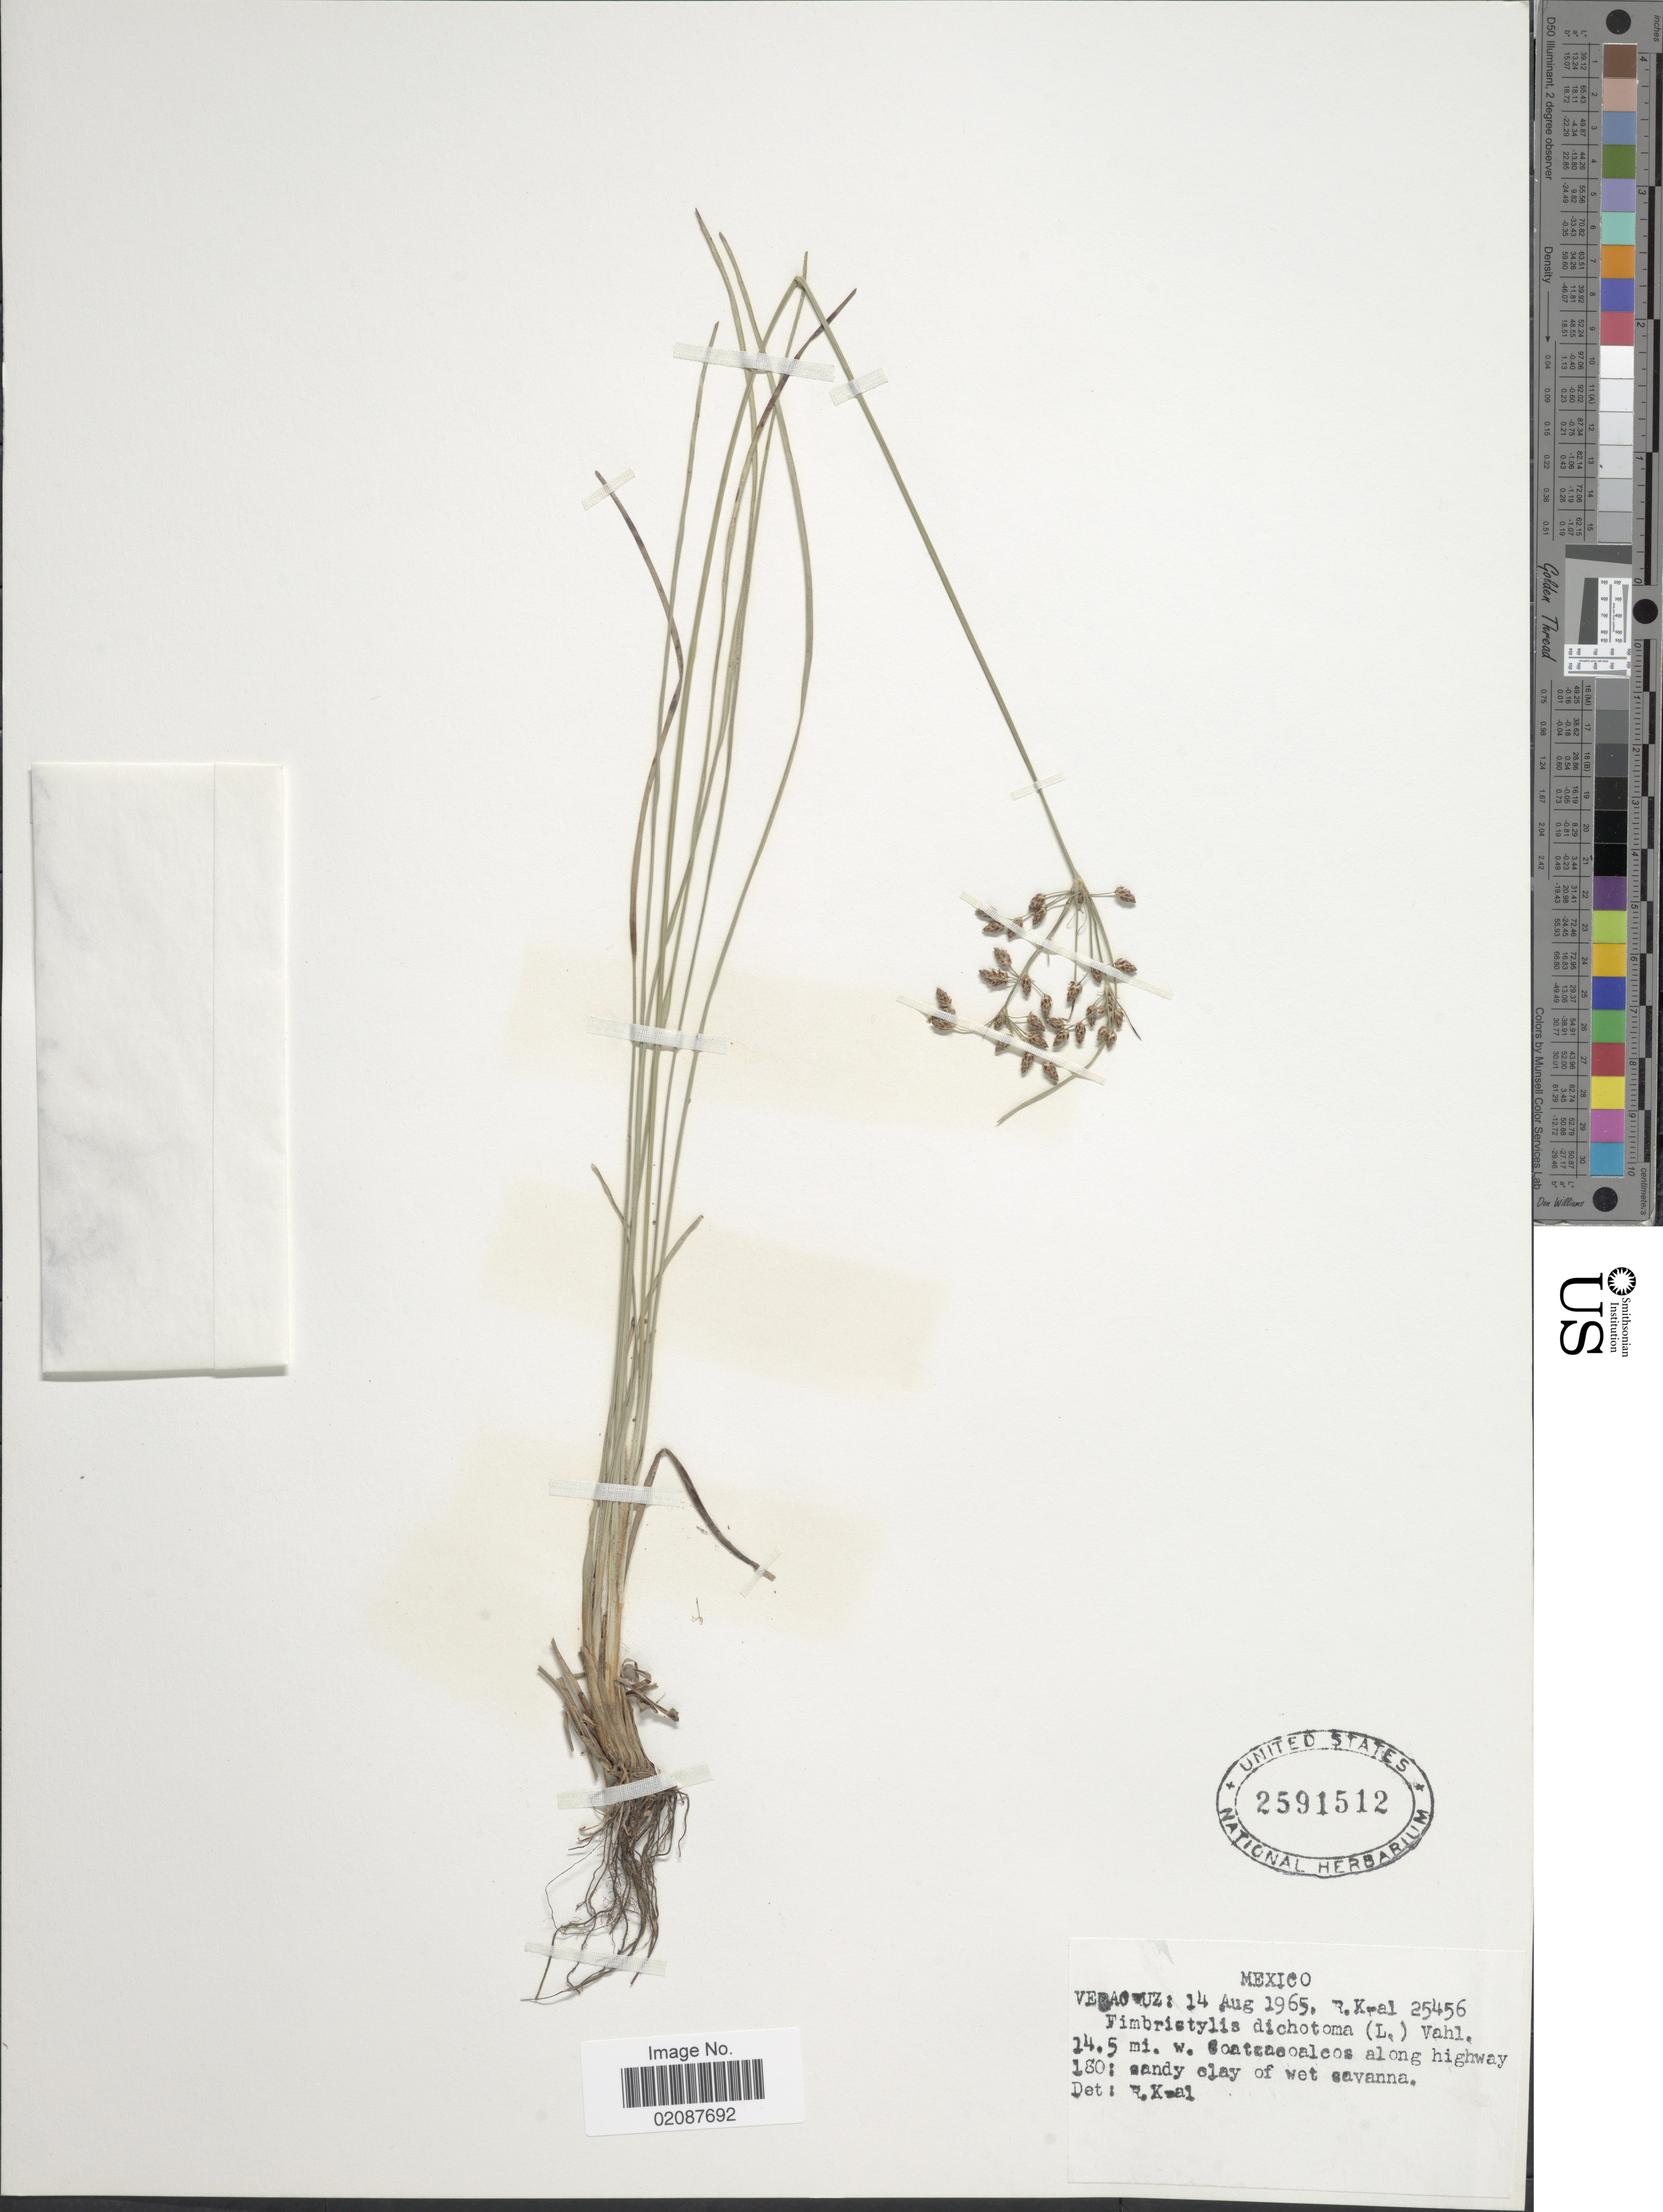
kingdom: Plantae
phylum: Tracheophyta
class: Liliopsida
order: Poales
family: Cyperaceae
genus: Fimbristylis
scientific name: Fimbristylis dichotoma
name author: (L.) Vahl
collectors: R. Kral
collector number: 25456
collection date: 1965-08-14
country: Mexico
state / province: Veracruz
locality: Veracruz, 14.5 mi. w. Coatzacoalcos along highway 180.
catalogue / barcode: US 2591512